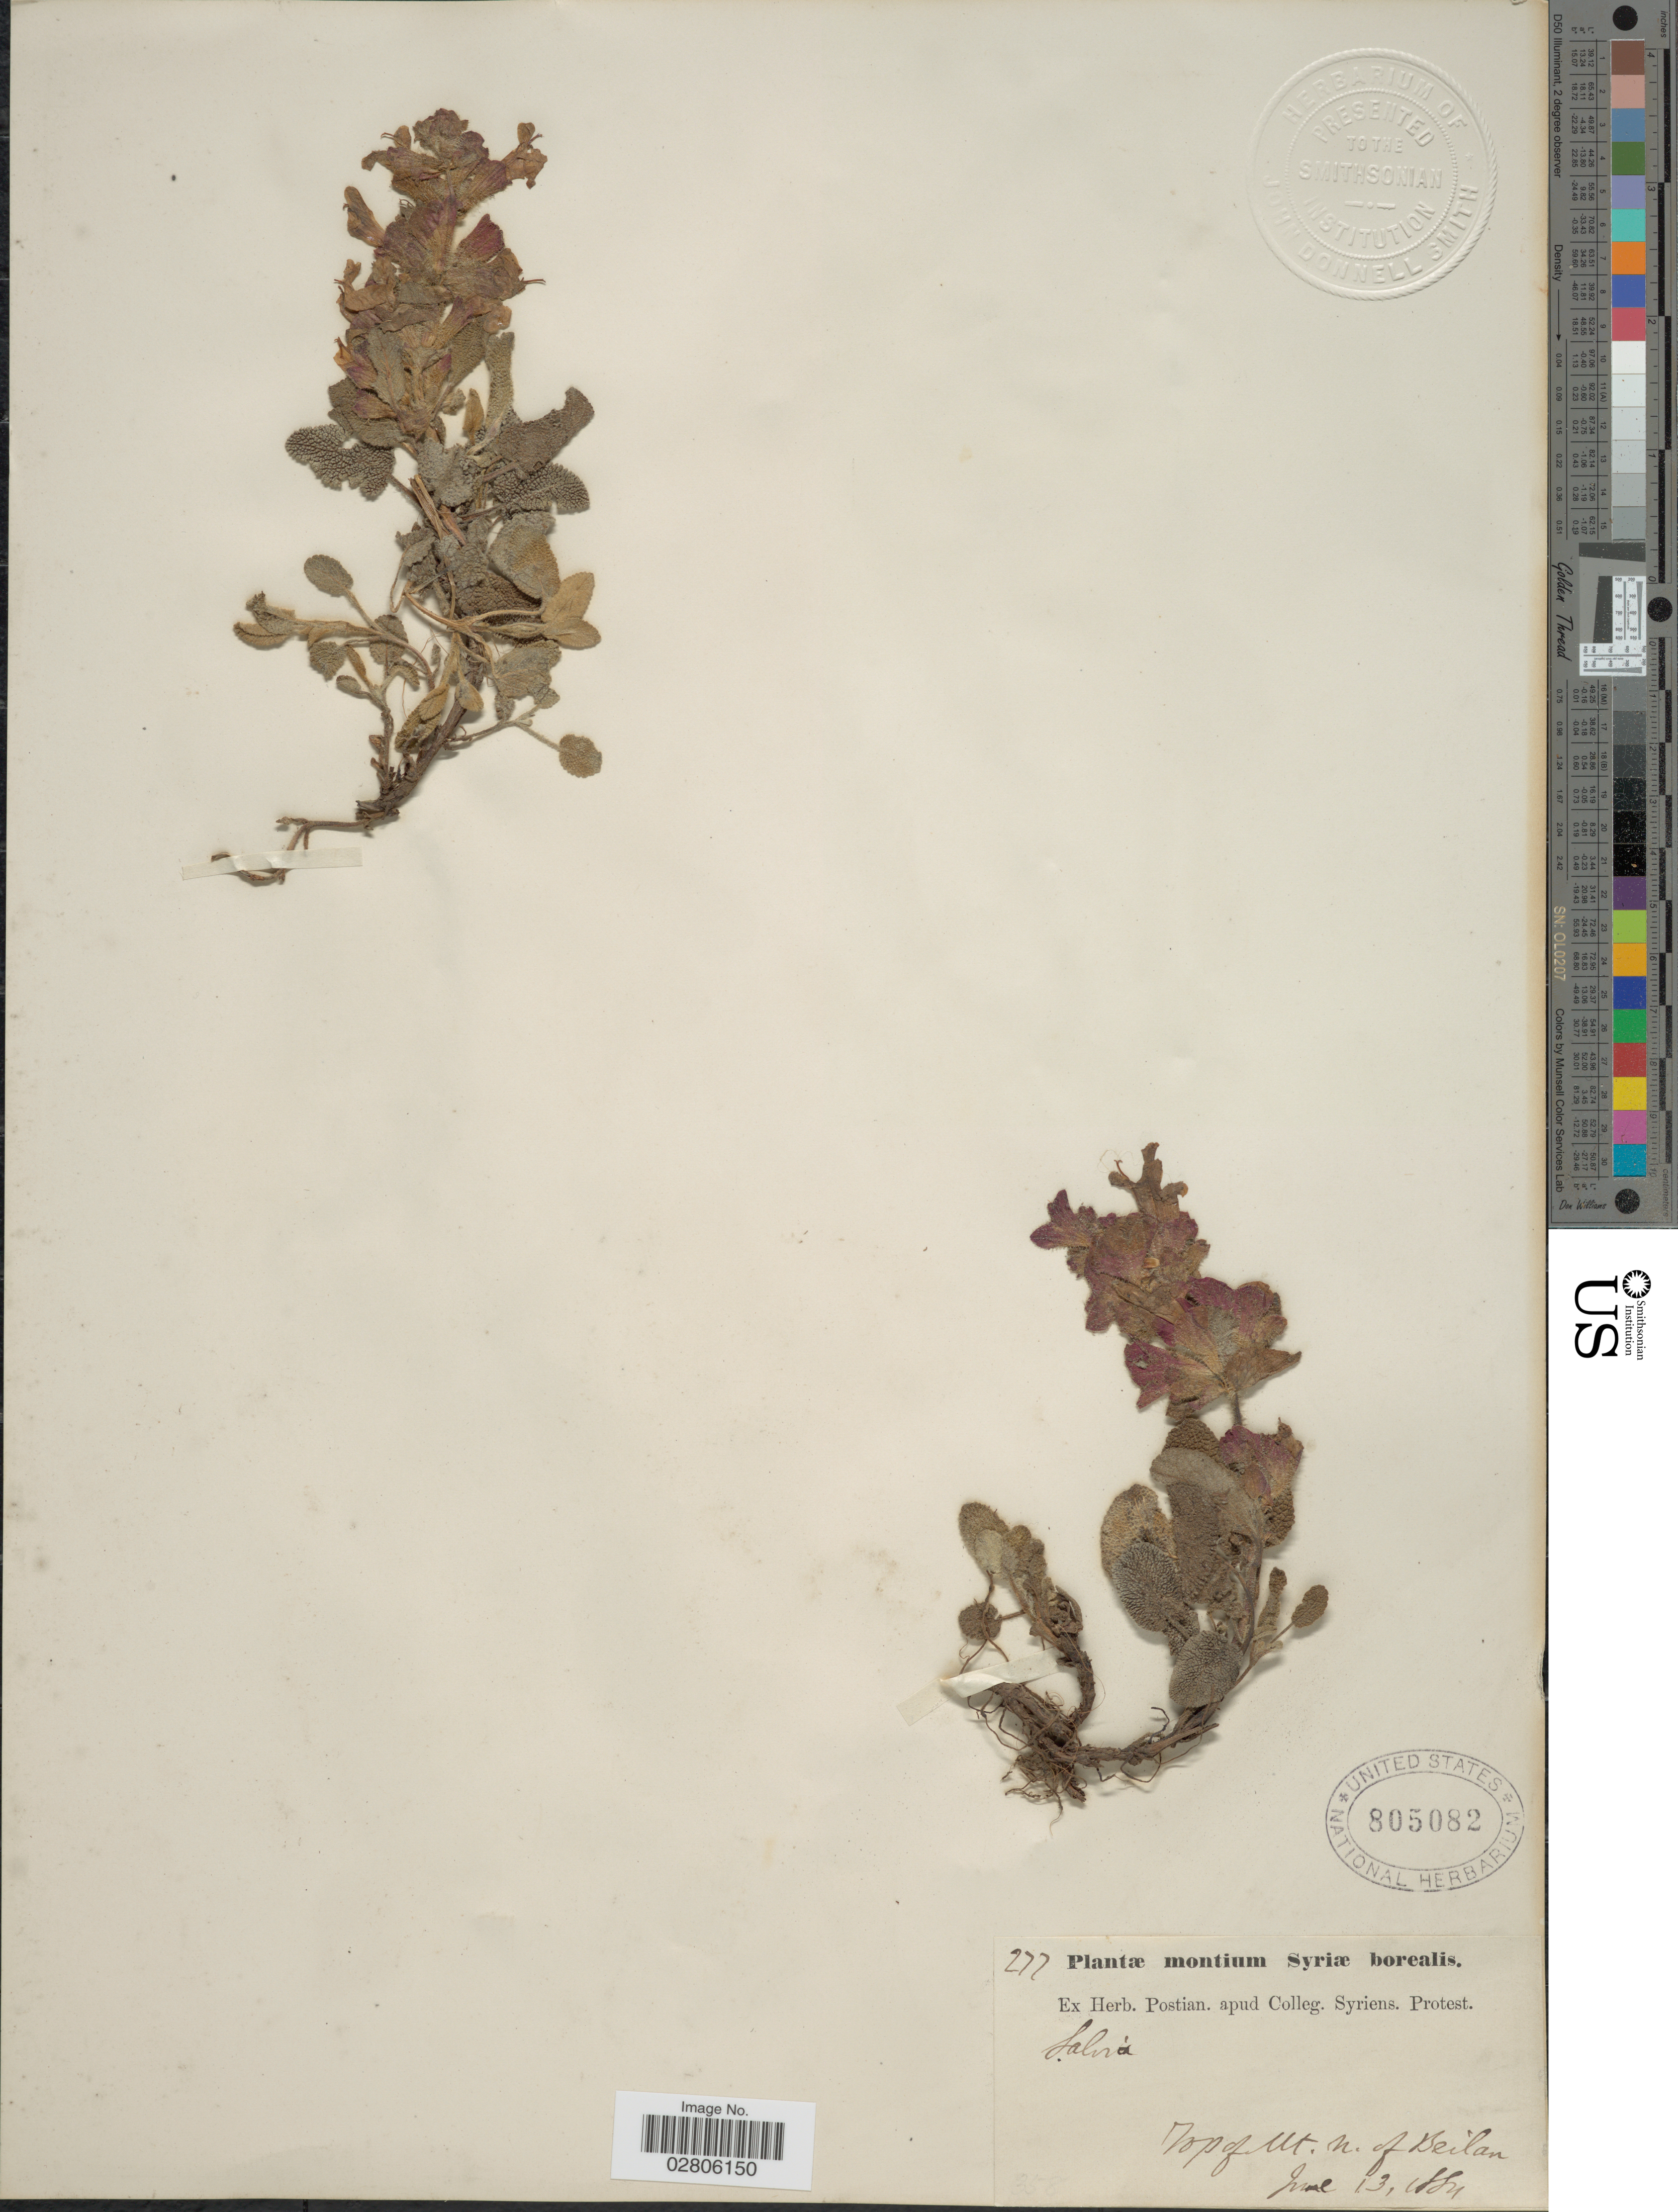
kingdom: Plantae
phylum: Tracheophyta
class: Magnoliopsida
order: Lamiales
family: Lamiaceae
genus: Salvia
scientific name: Salvia multicaulis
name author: Vahl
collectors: ex herb. Postian. apud Colleg. Syriens. Protest. USE "Fannie P. A. Shepard" (10308853) AS PRIMARY COLLECTOR INSTEAD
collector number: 277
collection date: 1884-06-13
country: Syria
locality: Montium Syriæ borealis. Top of Mt. n. of Beilan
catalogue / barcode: US 805082